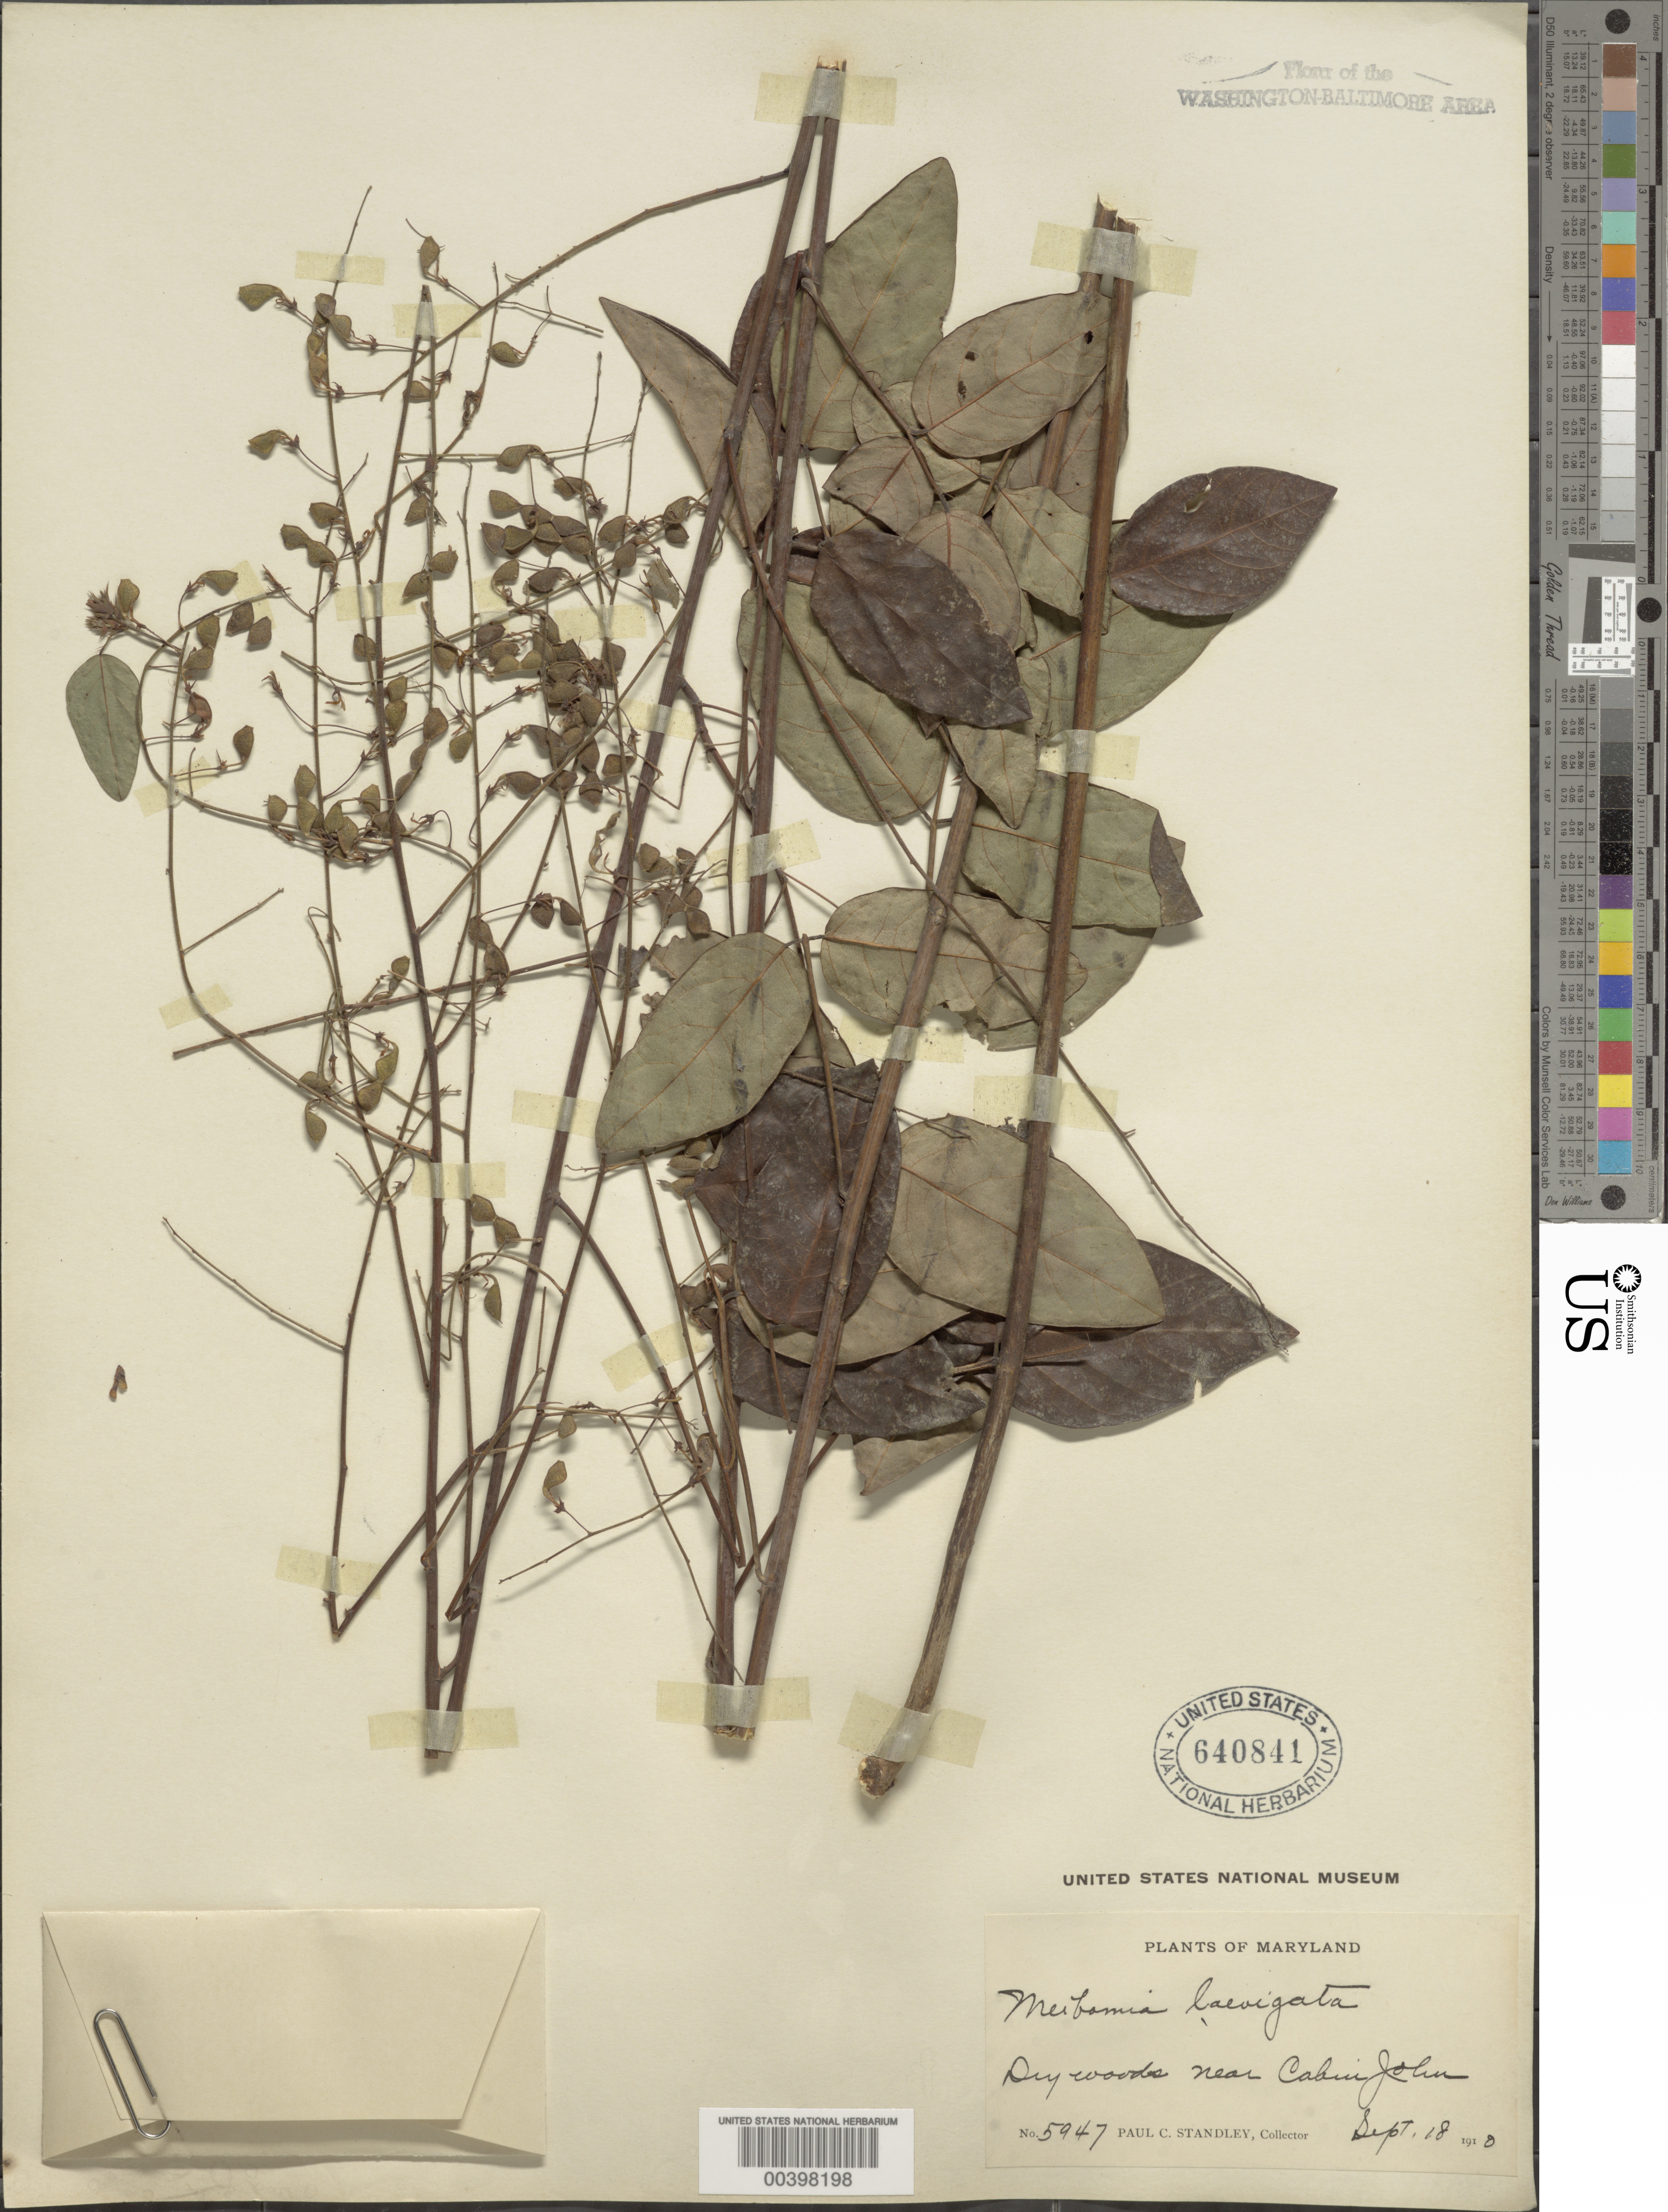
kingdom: Plantae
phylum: Tracheophyta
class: Magnoliopsida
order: Fabales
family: Fabaceae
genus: Desmodium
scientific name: Desmodium laevigatum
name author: (Nutt.) DC.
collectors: P. C. Standley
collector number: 5947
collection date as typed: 18 Sep 1910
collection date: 1910-09-18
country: United States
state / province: Maryland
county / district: Montgomery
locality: Near Cabin John C. & O. Canal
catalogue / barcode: US 640841